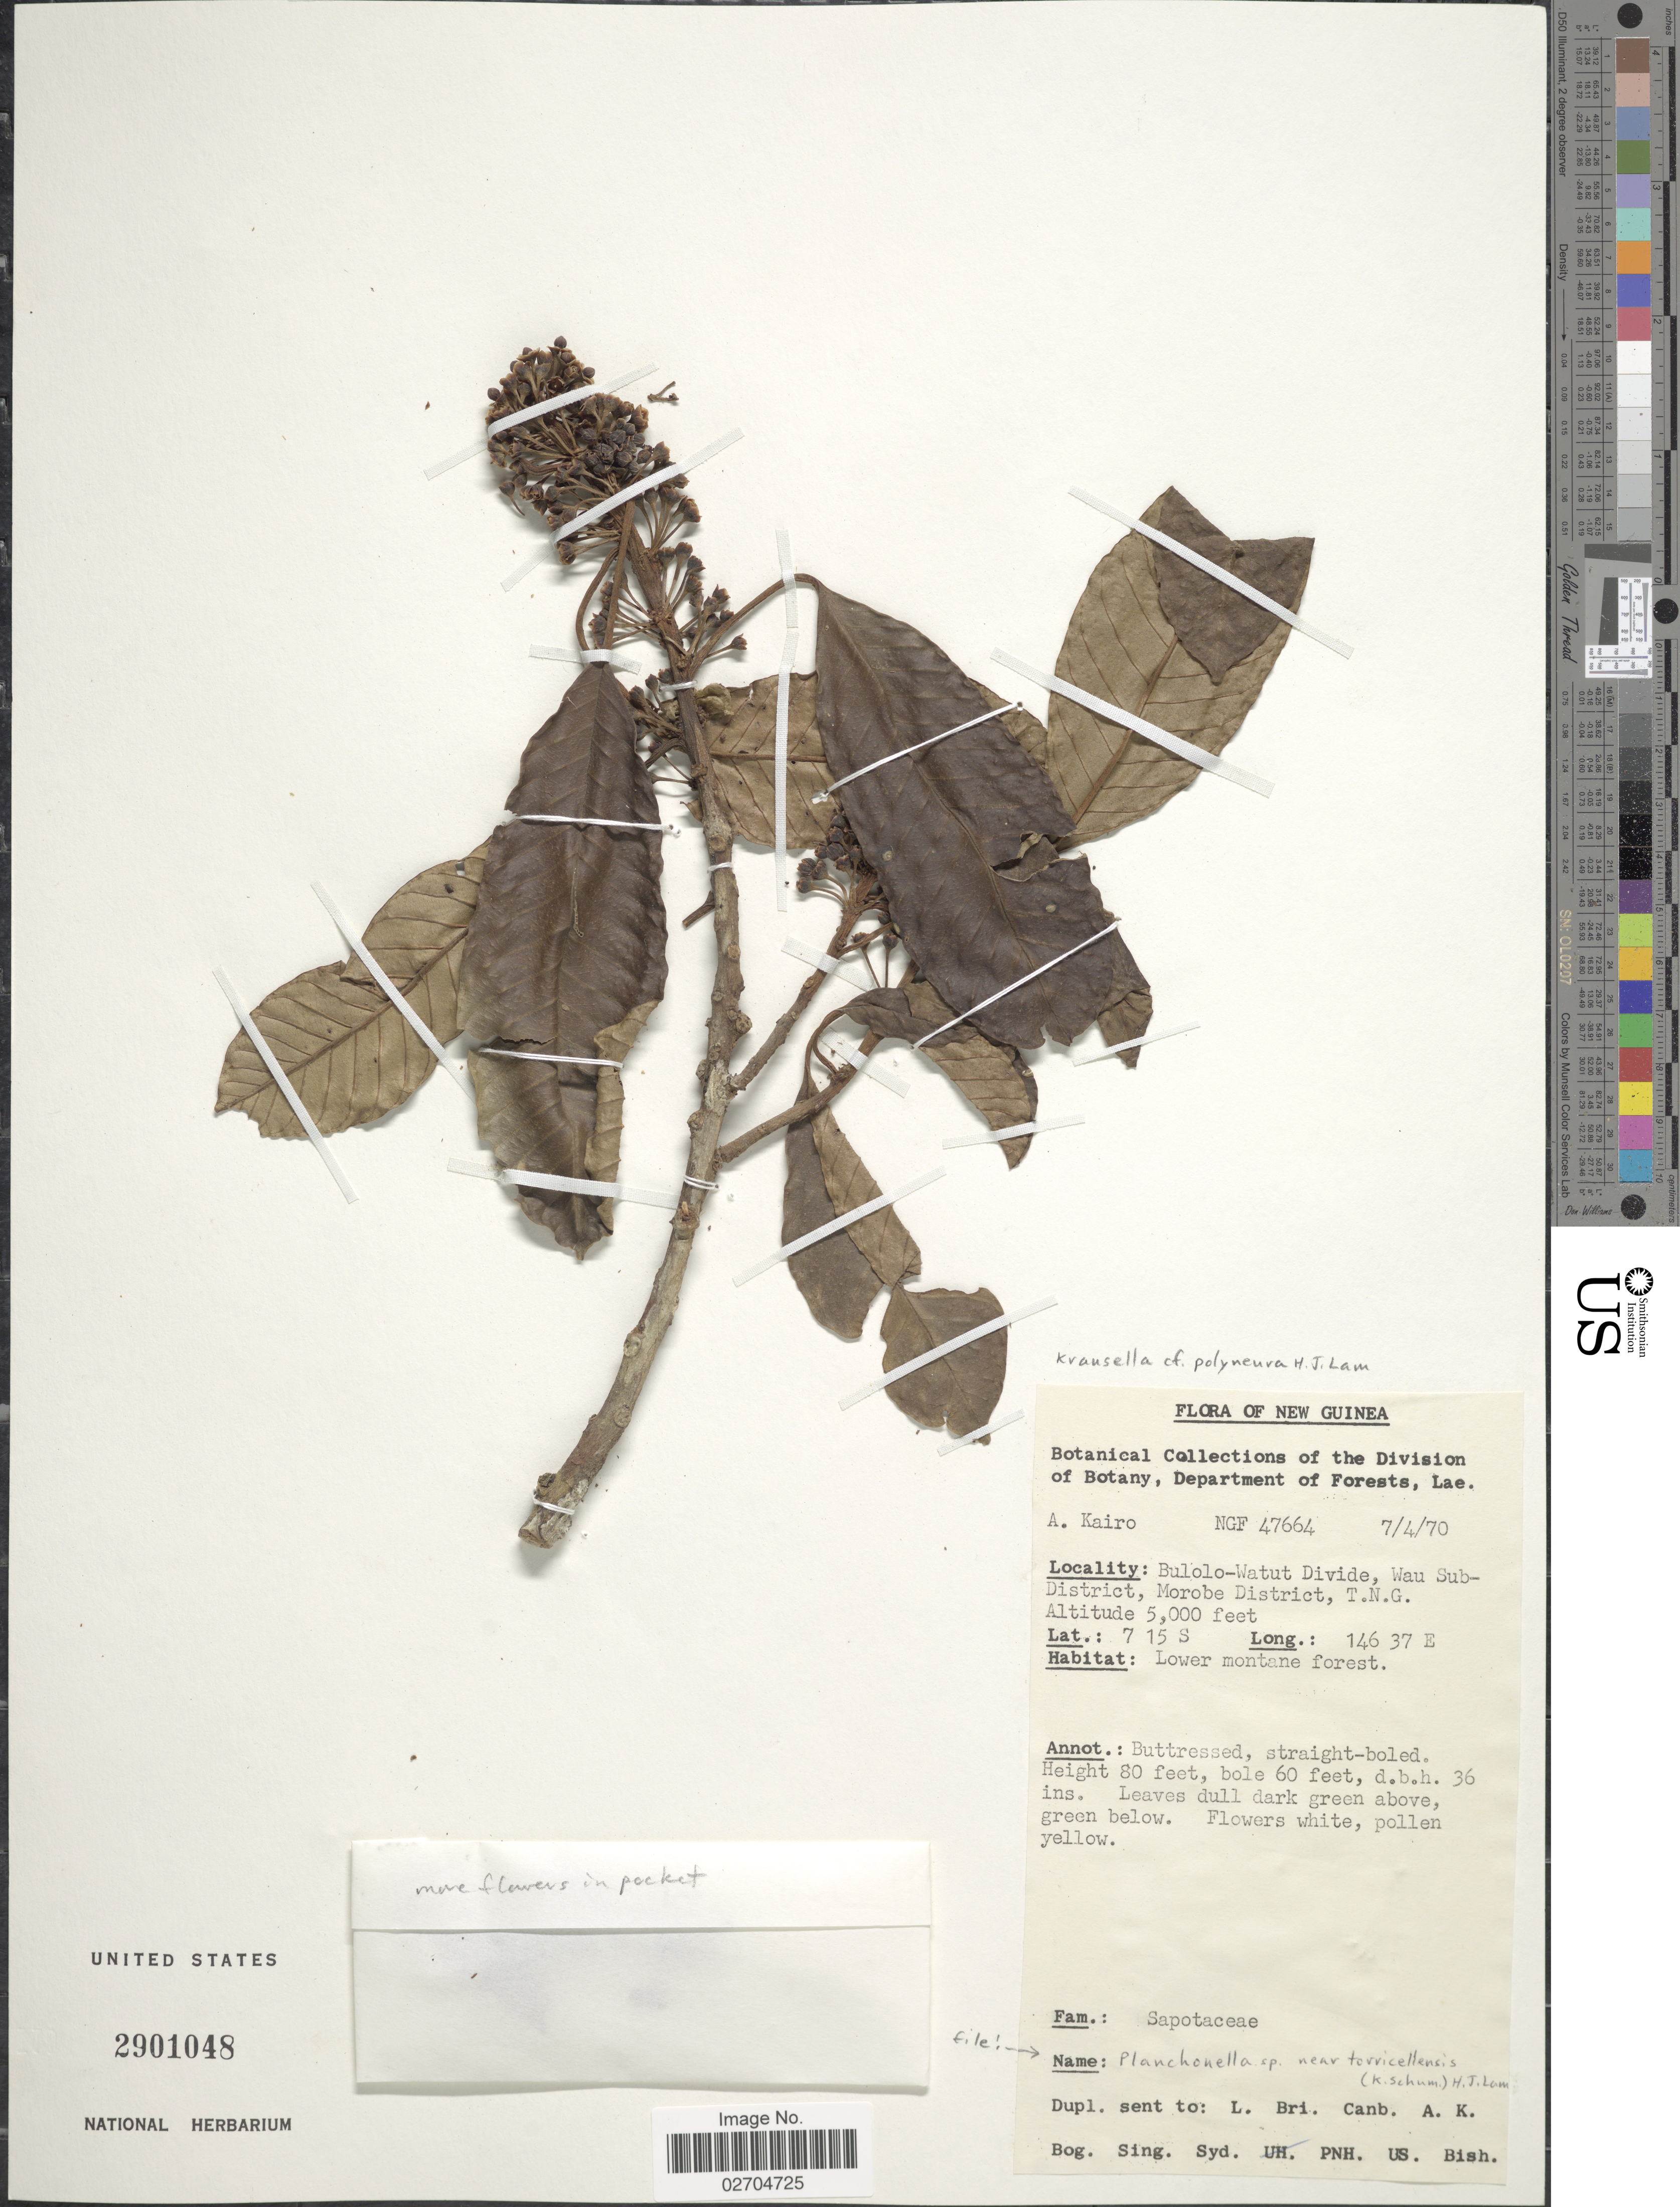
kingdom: Plantae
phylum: Tracheophyta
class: Magnoliopsida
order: Ericales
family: Sapotaceae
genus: Planchonella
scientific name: Planchonella torricellensis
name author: (K. Schum.) H.J. Lam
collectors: A. Kairo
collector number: NGF 47664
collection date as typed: Transcribed d/m/y: 7/4/70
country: Papua New Guinea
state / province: Morobe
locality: New Guinea. Bulolo-Watut Divide, Wau Subdistrict, T.N.G.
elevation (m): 1524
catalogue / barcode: US 2901048